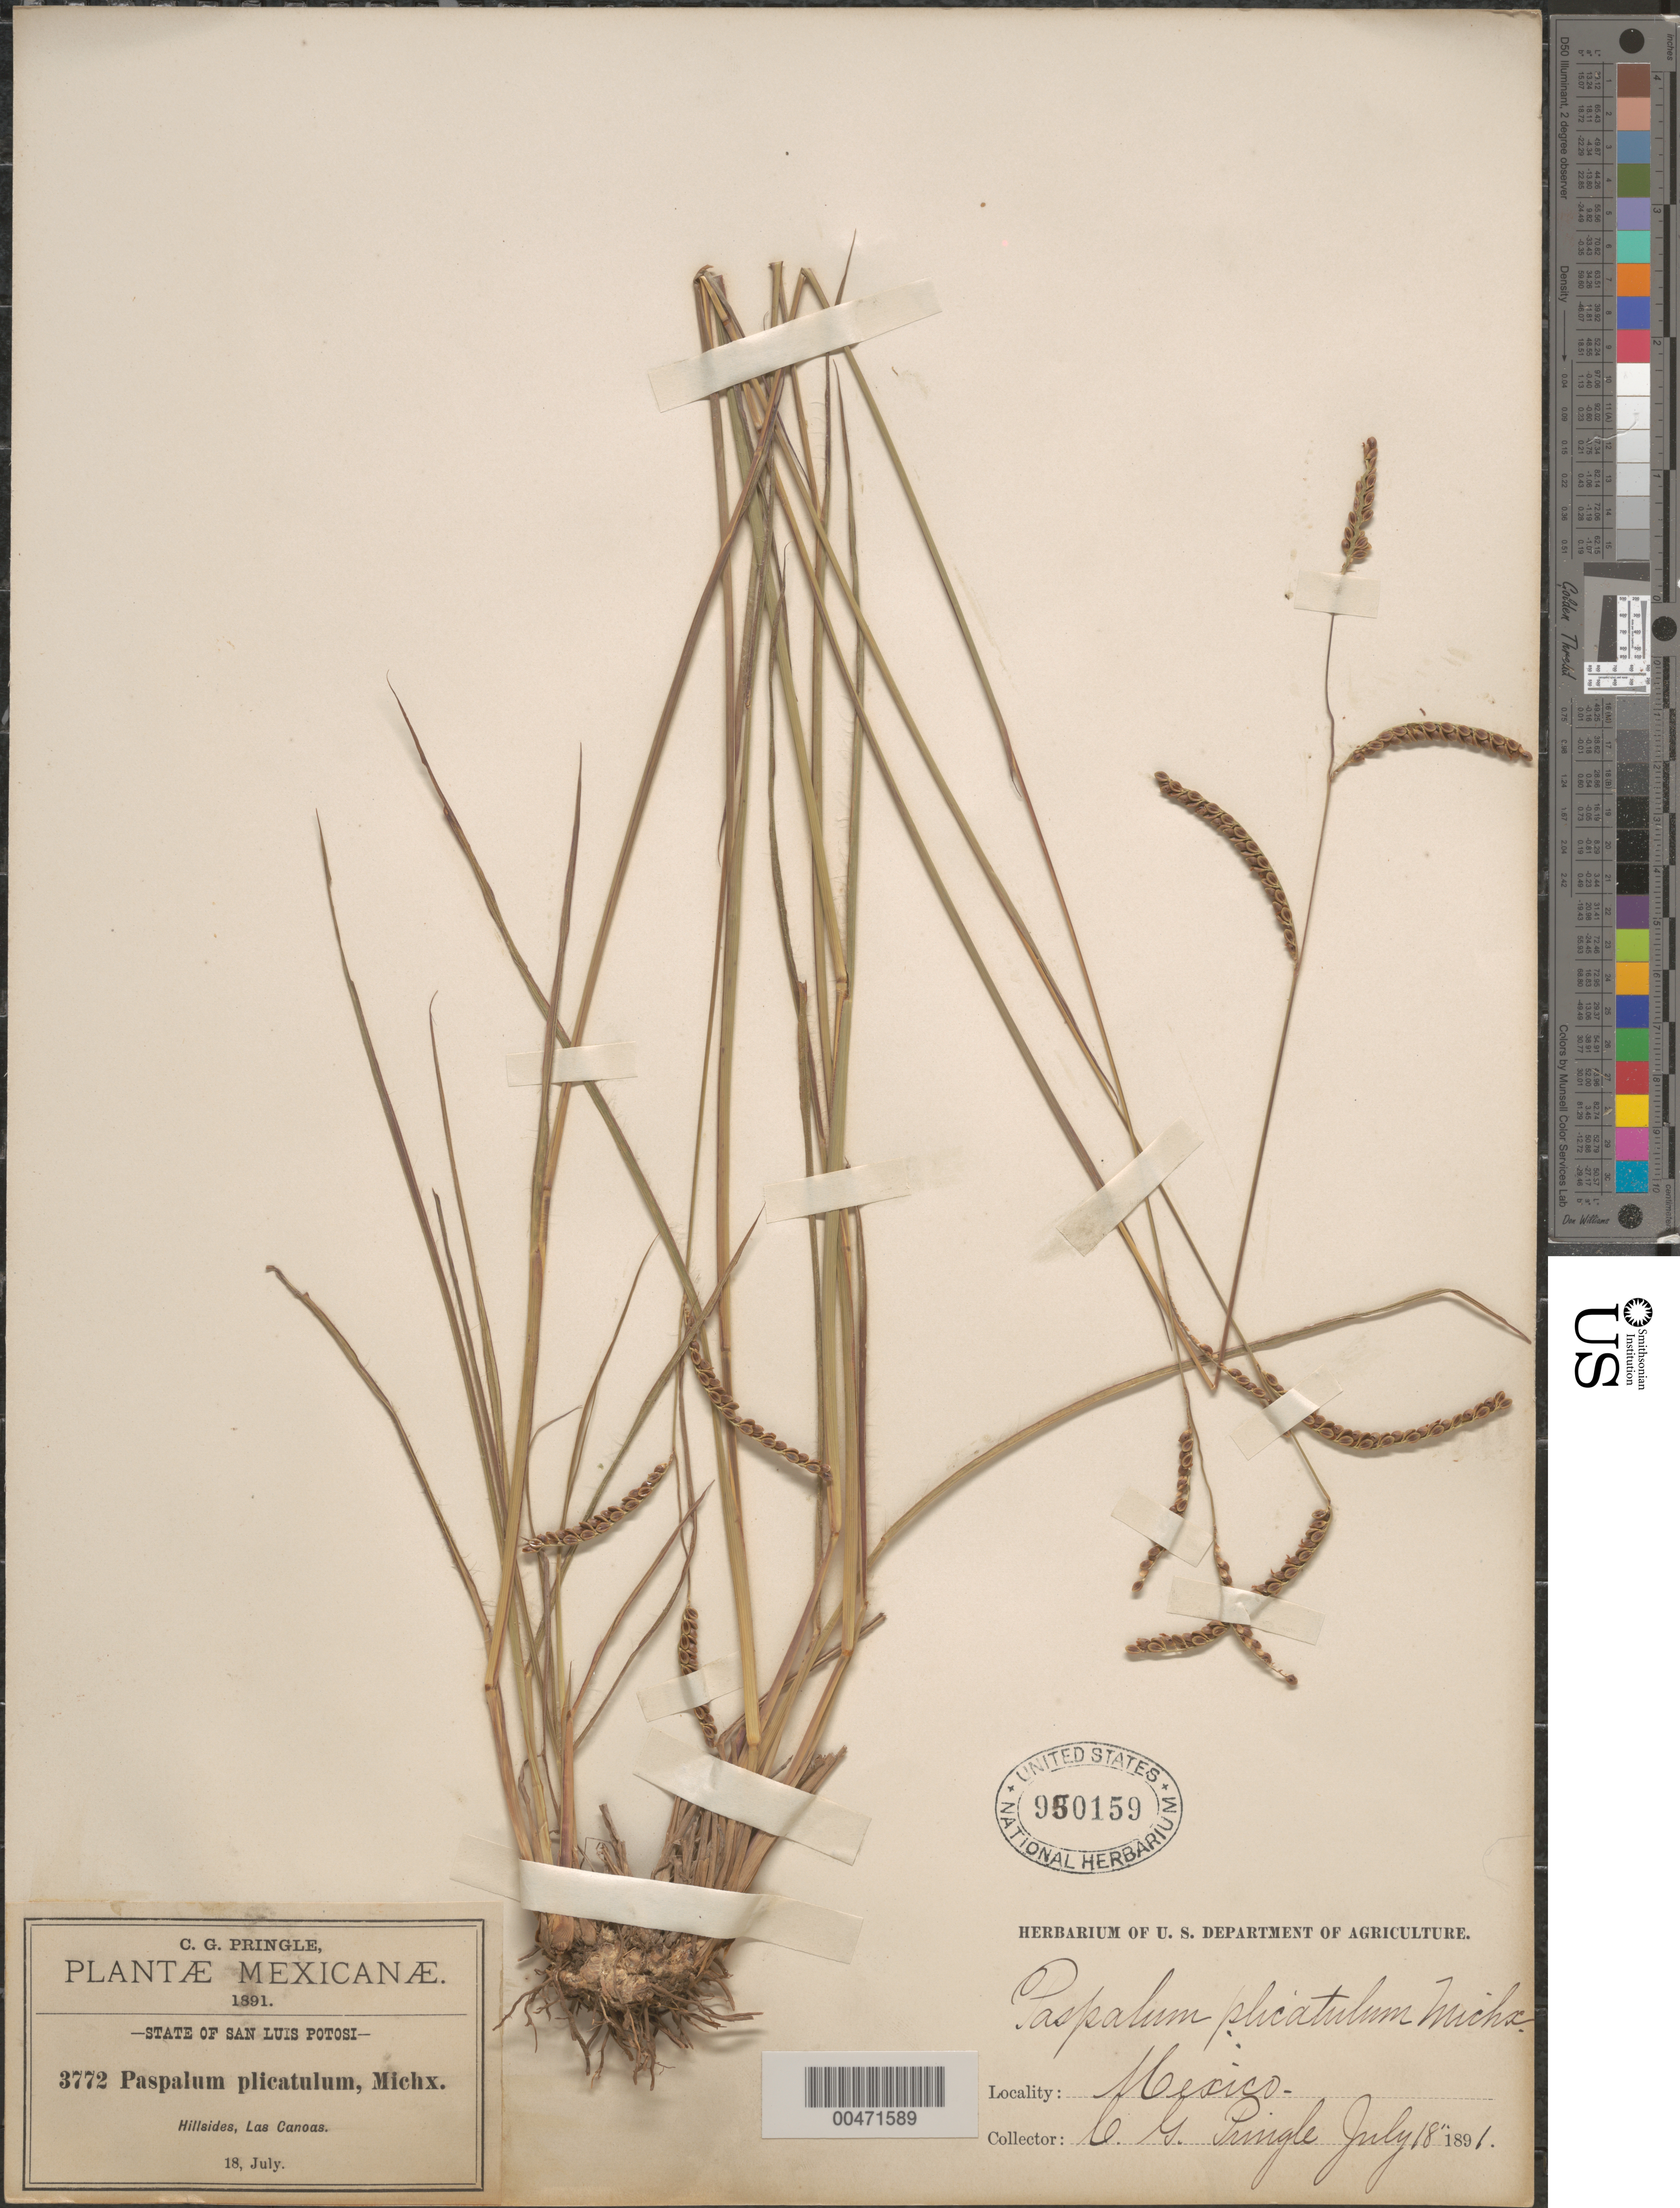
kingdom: Plantae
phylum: Tracheophyta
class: Liliopsida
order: Poales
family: Poaceae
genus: Paspalum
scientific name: Paspalum plicatulum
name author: Michx.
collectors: C. G. Pringle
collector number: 3772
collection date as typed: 18 Jul 1891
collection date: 1891-07-18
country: Mexico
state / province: San Luis Potosi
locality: Las Canoas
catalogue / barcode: US 950159